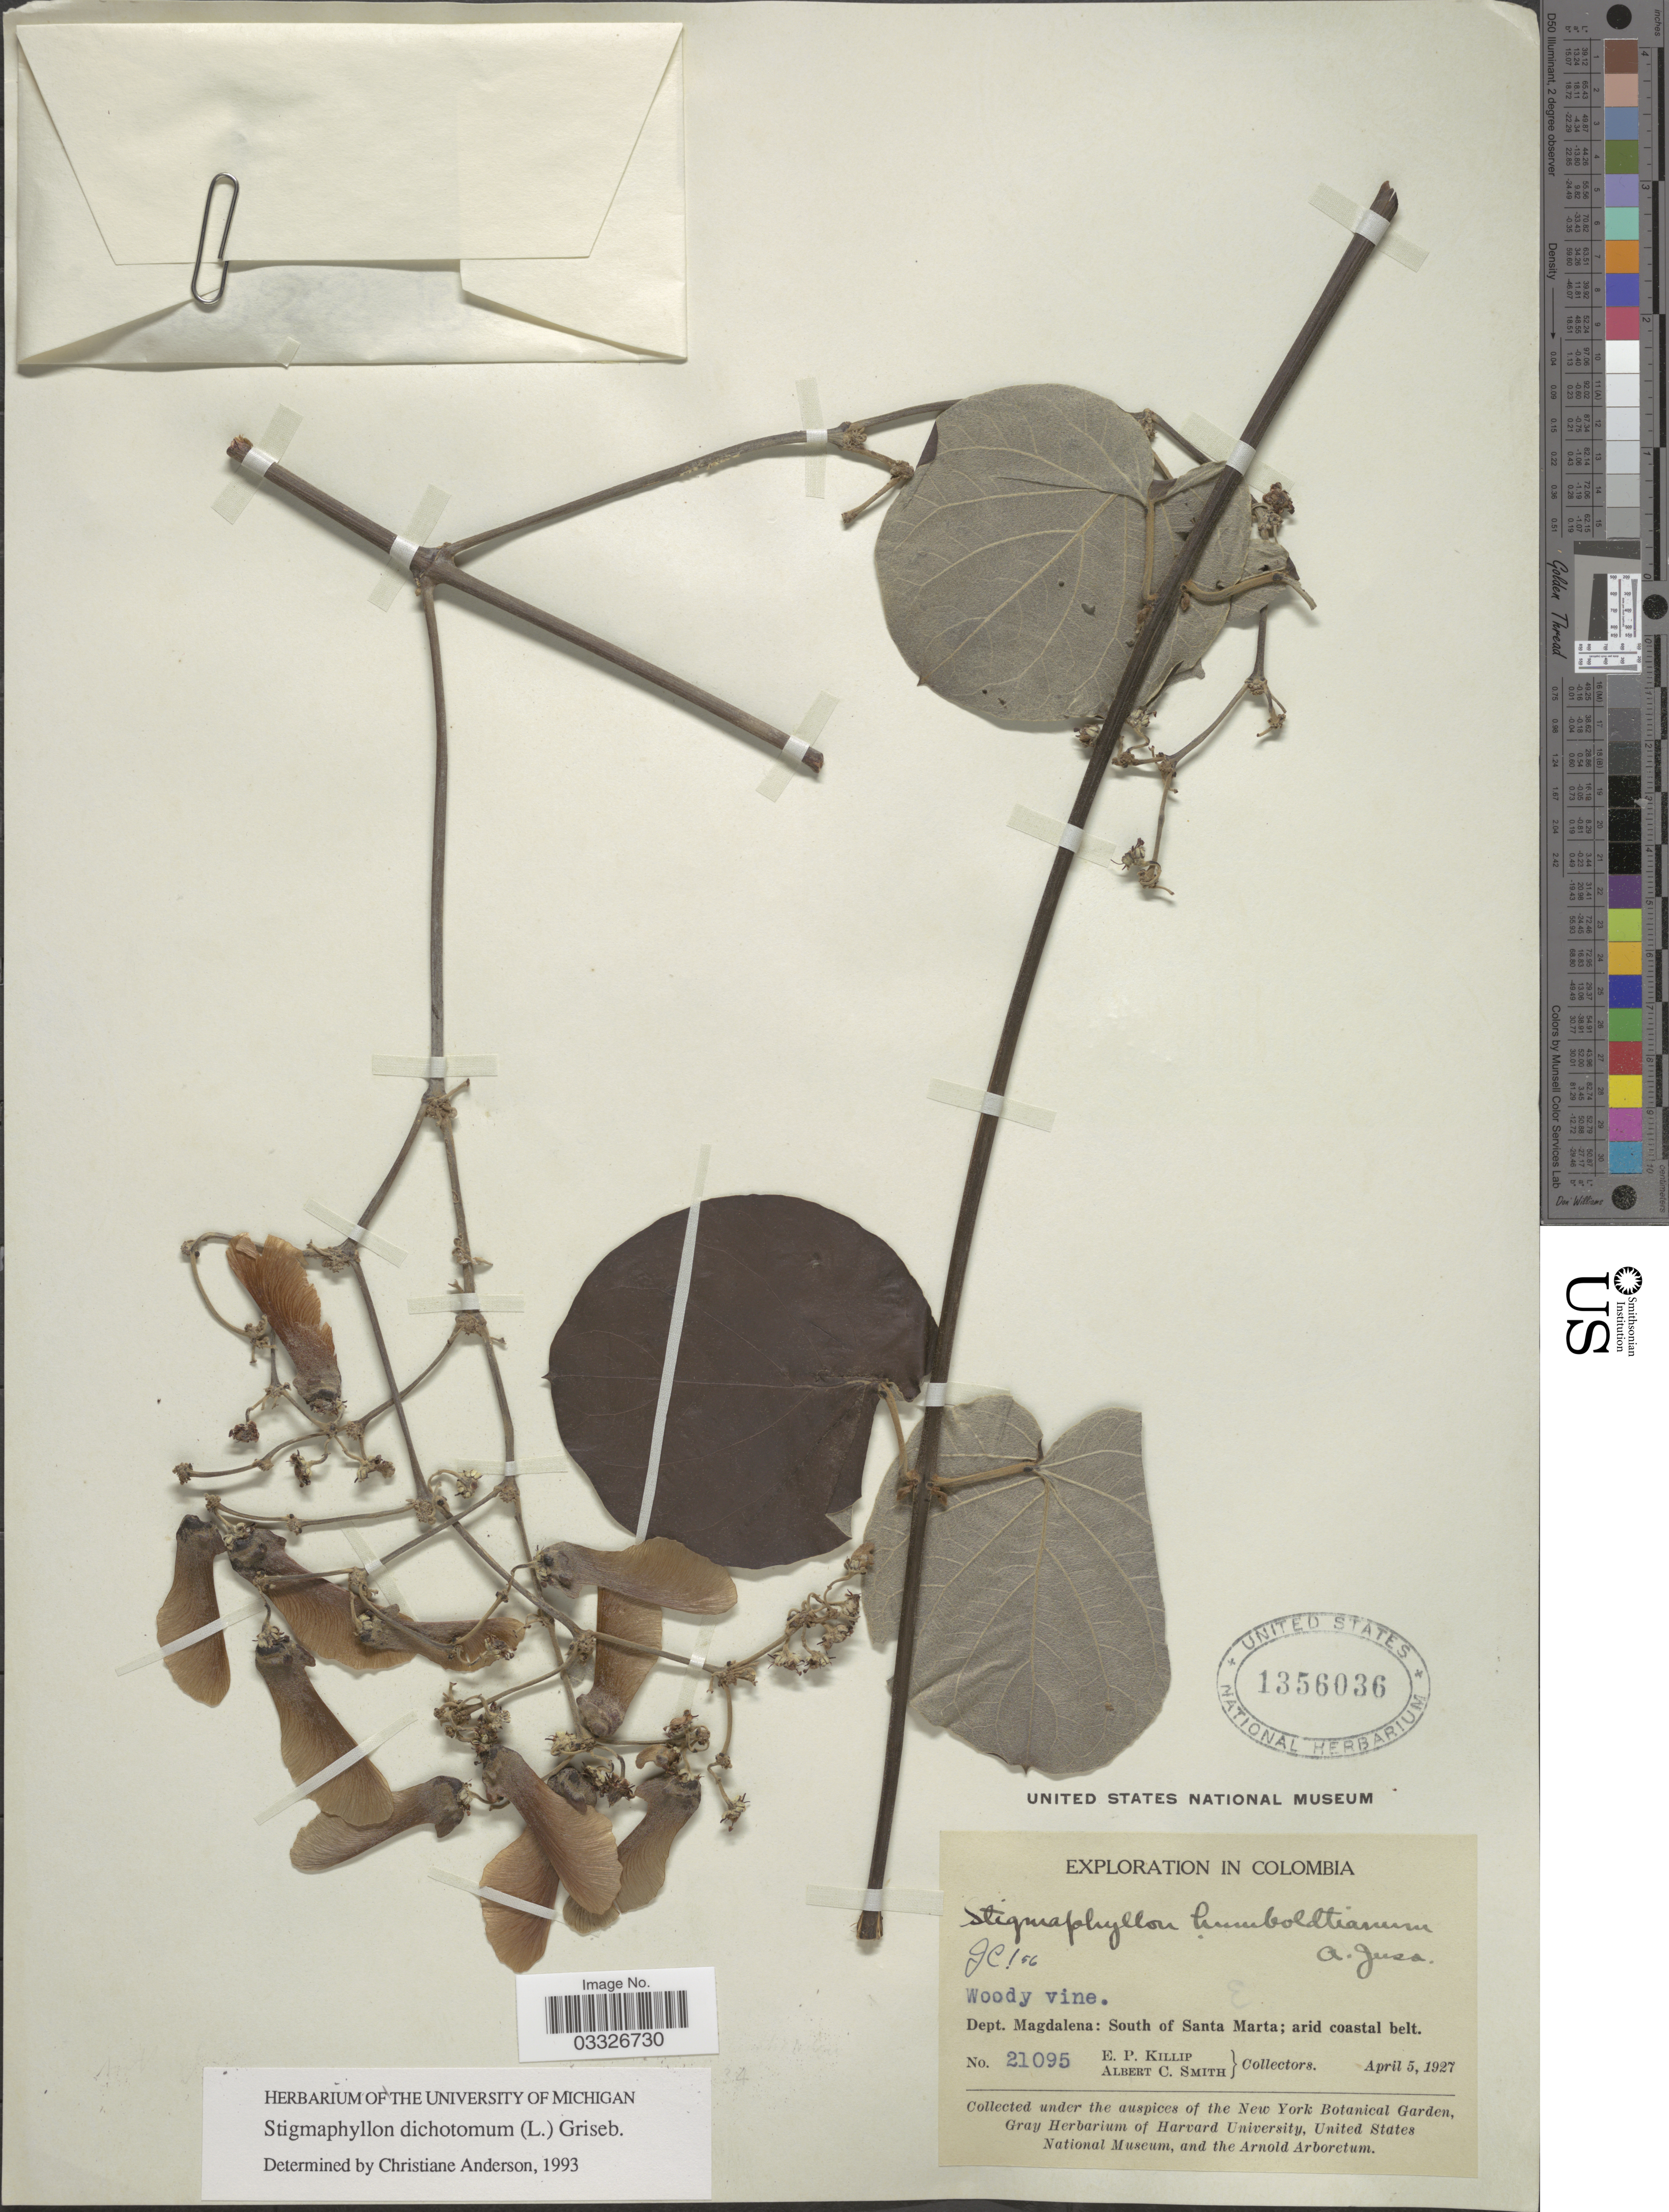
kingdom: Plantae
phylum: Tracheophyta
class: Magnoliopsida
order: Malpighiales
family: Malpighiaceae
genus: Stigmaphyllon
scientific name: Stigmaphyllon dichotomum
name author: Griseb.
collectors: E. P. Killip & A. C. Smith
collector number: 21095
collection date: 1927-04-05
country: Colombia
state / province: Magdalena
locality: Dept. Magdalena: South of Santa Marta; arid coastal belt.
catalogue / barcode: US 1356036